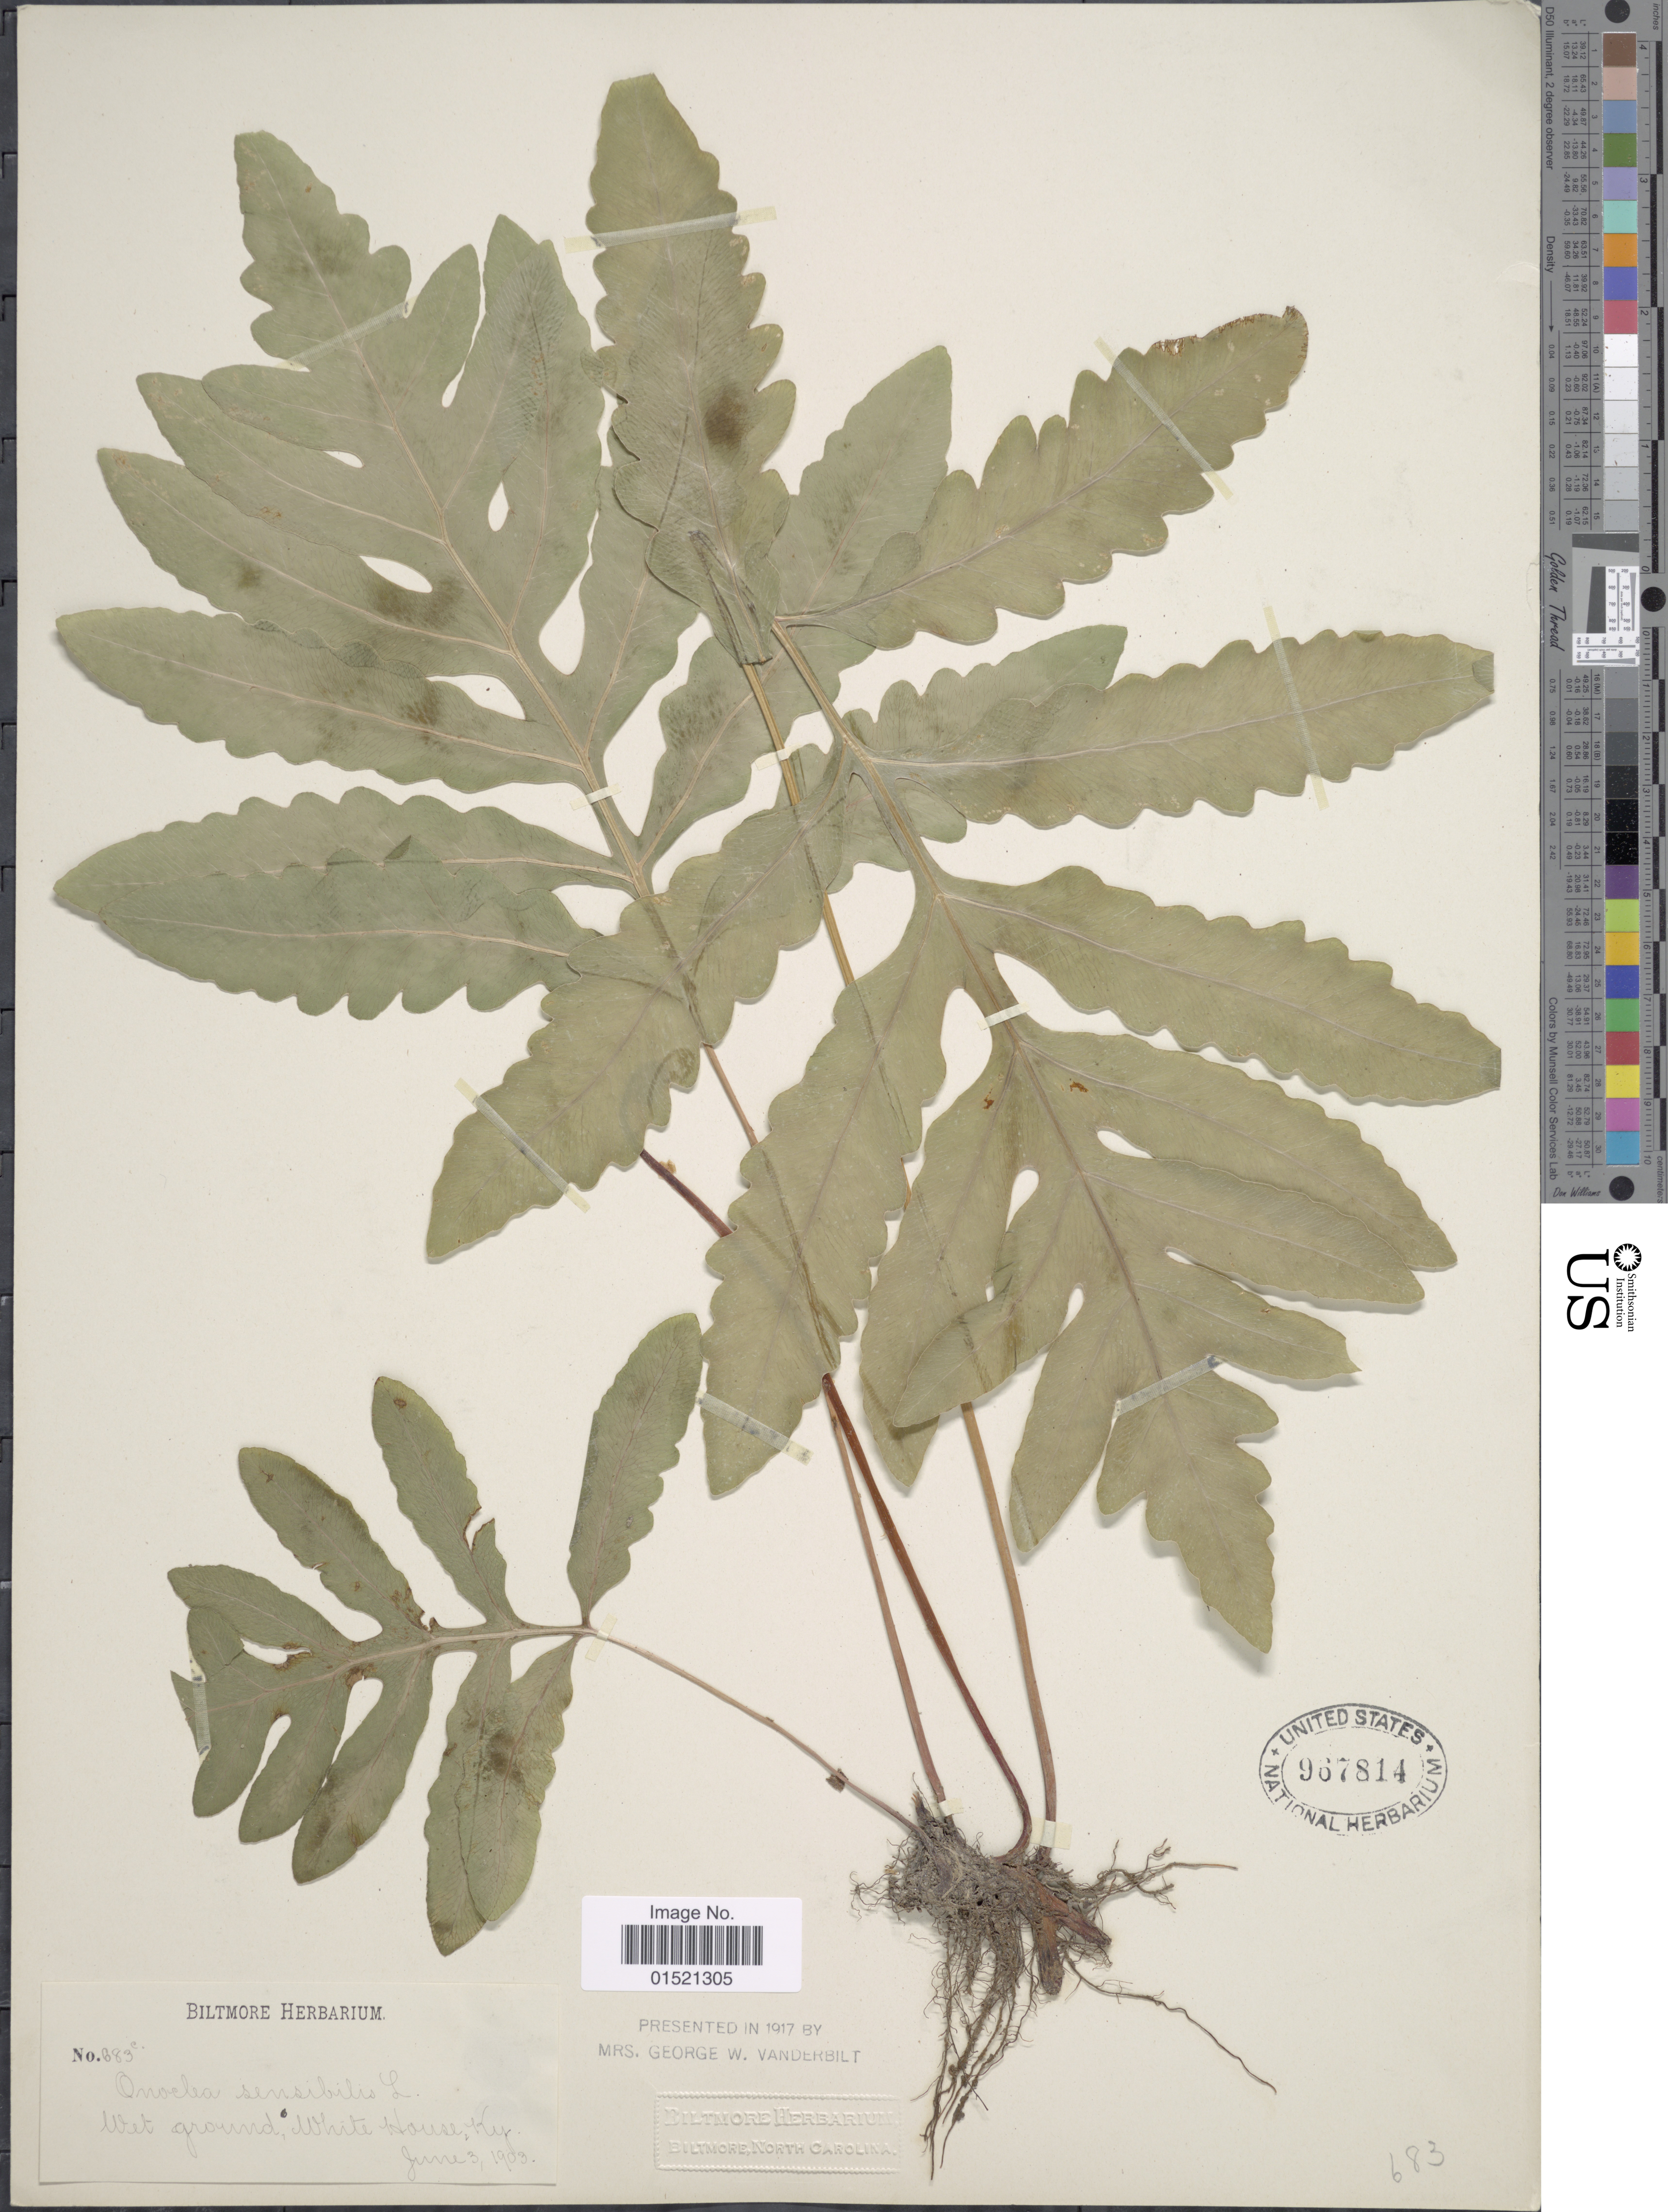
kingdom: Plantae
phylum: Tracheophyta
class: Polypodiopsida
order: Polypodiales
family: Onocleaceae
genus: Onoclea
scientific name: Onoclea sensibilis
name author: L.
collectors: ex herb. Biltmore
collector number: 683e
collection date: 1903-06-03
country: United States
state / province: Kentucky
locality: Wet ground, White House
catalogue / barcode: US 967814